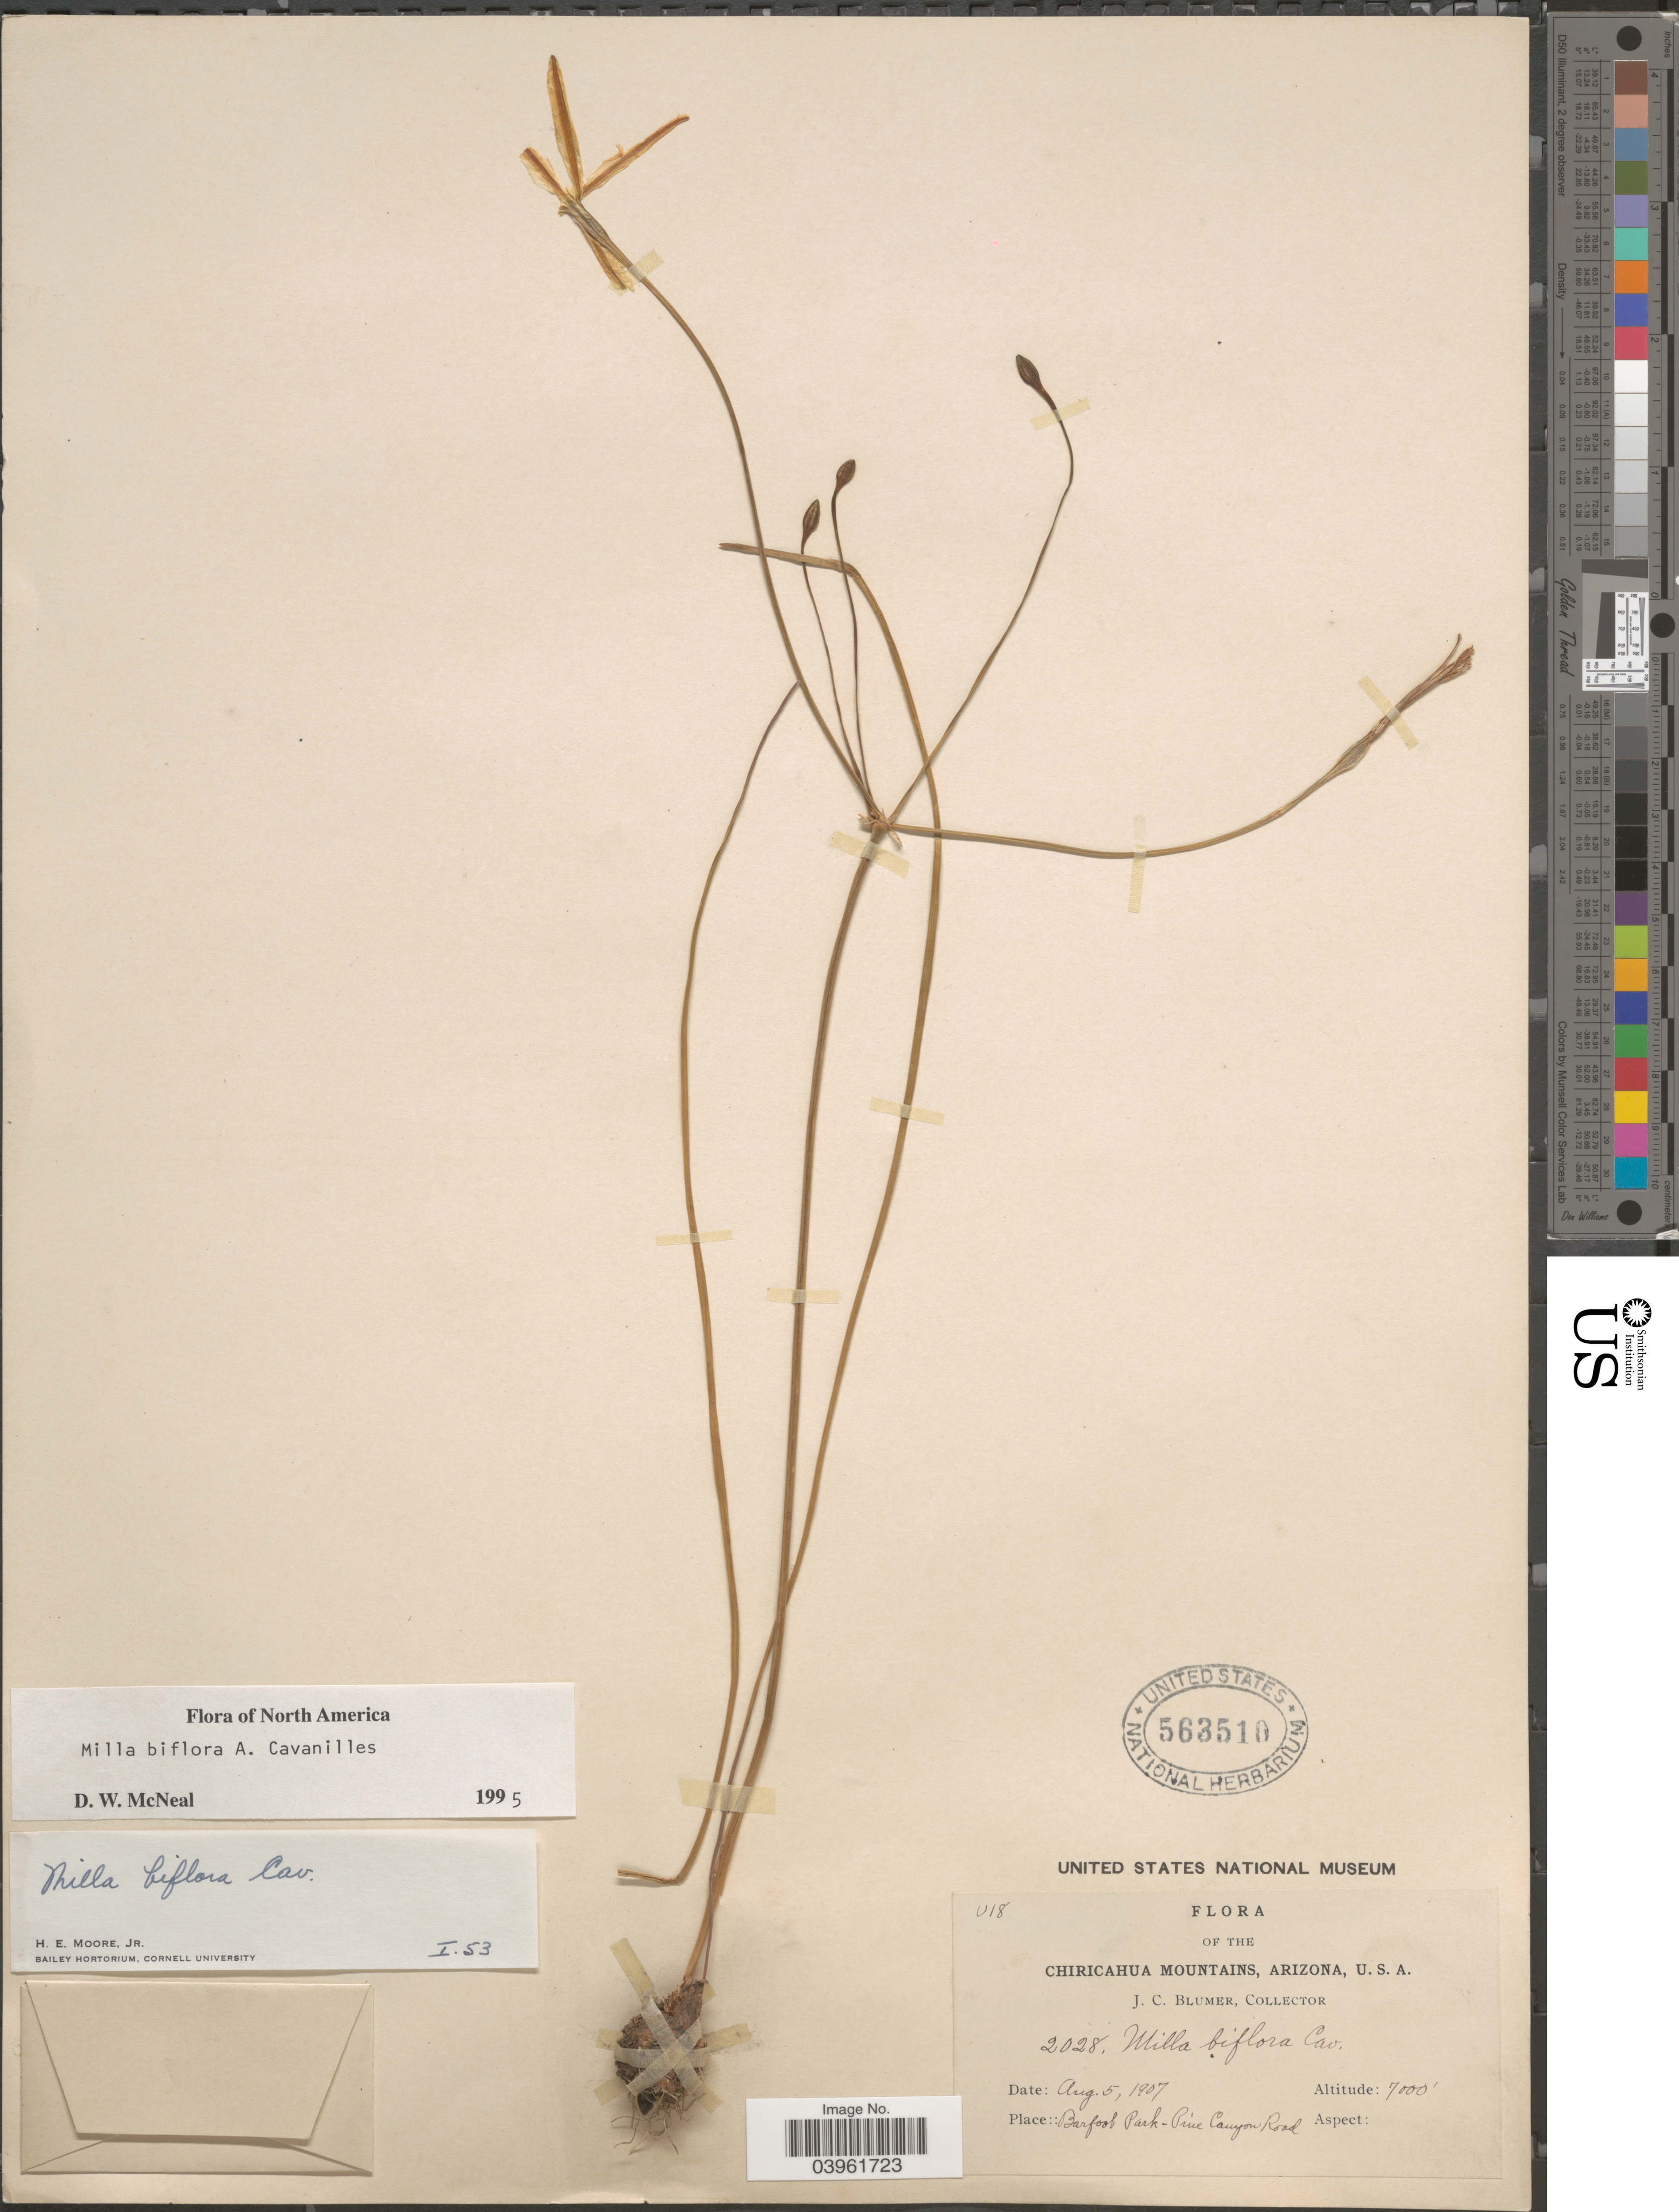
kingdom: Plantae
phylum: Tracheophyta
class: Liliopsida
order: Asparagales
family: Asparagaceae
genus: Milla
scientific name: Milla biflora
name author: Cav.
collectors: J. C. Blumer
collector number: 2028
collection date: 1907-08-05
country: United States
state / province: Arizona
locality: Chiricahua Mountains. Barfoot Park-Pine Canyon Road.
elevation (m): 2134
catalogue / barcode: US 563510